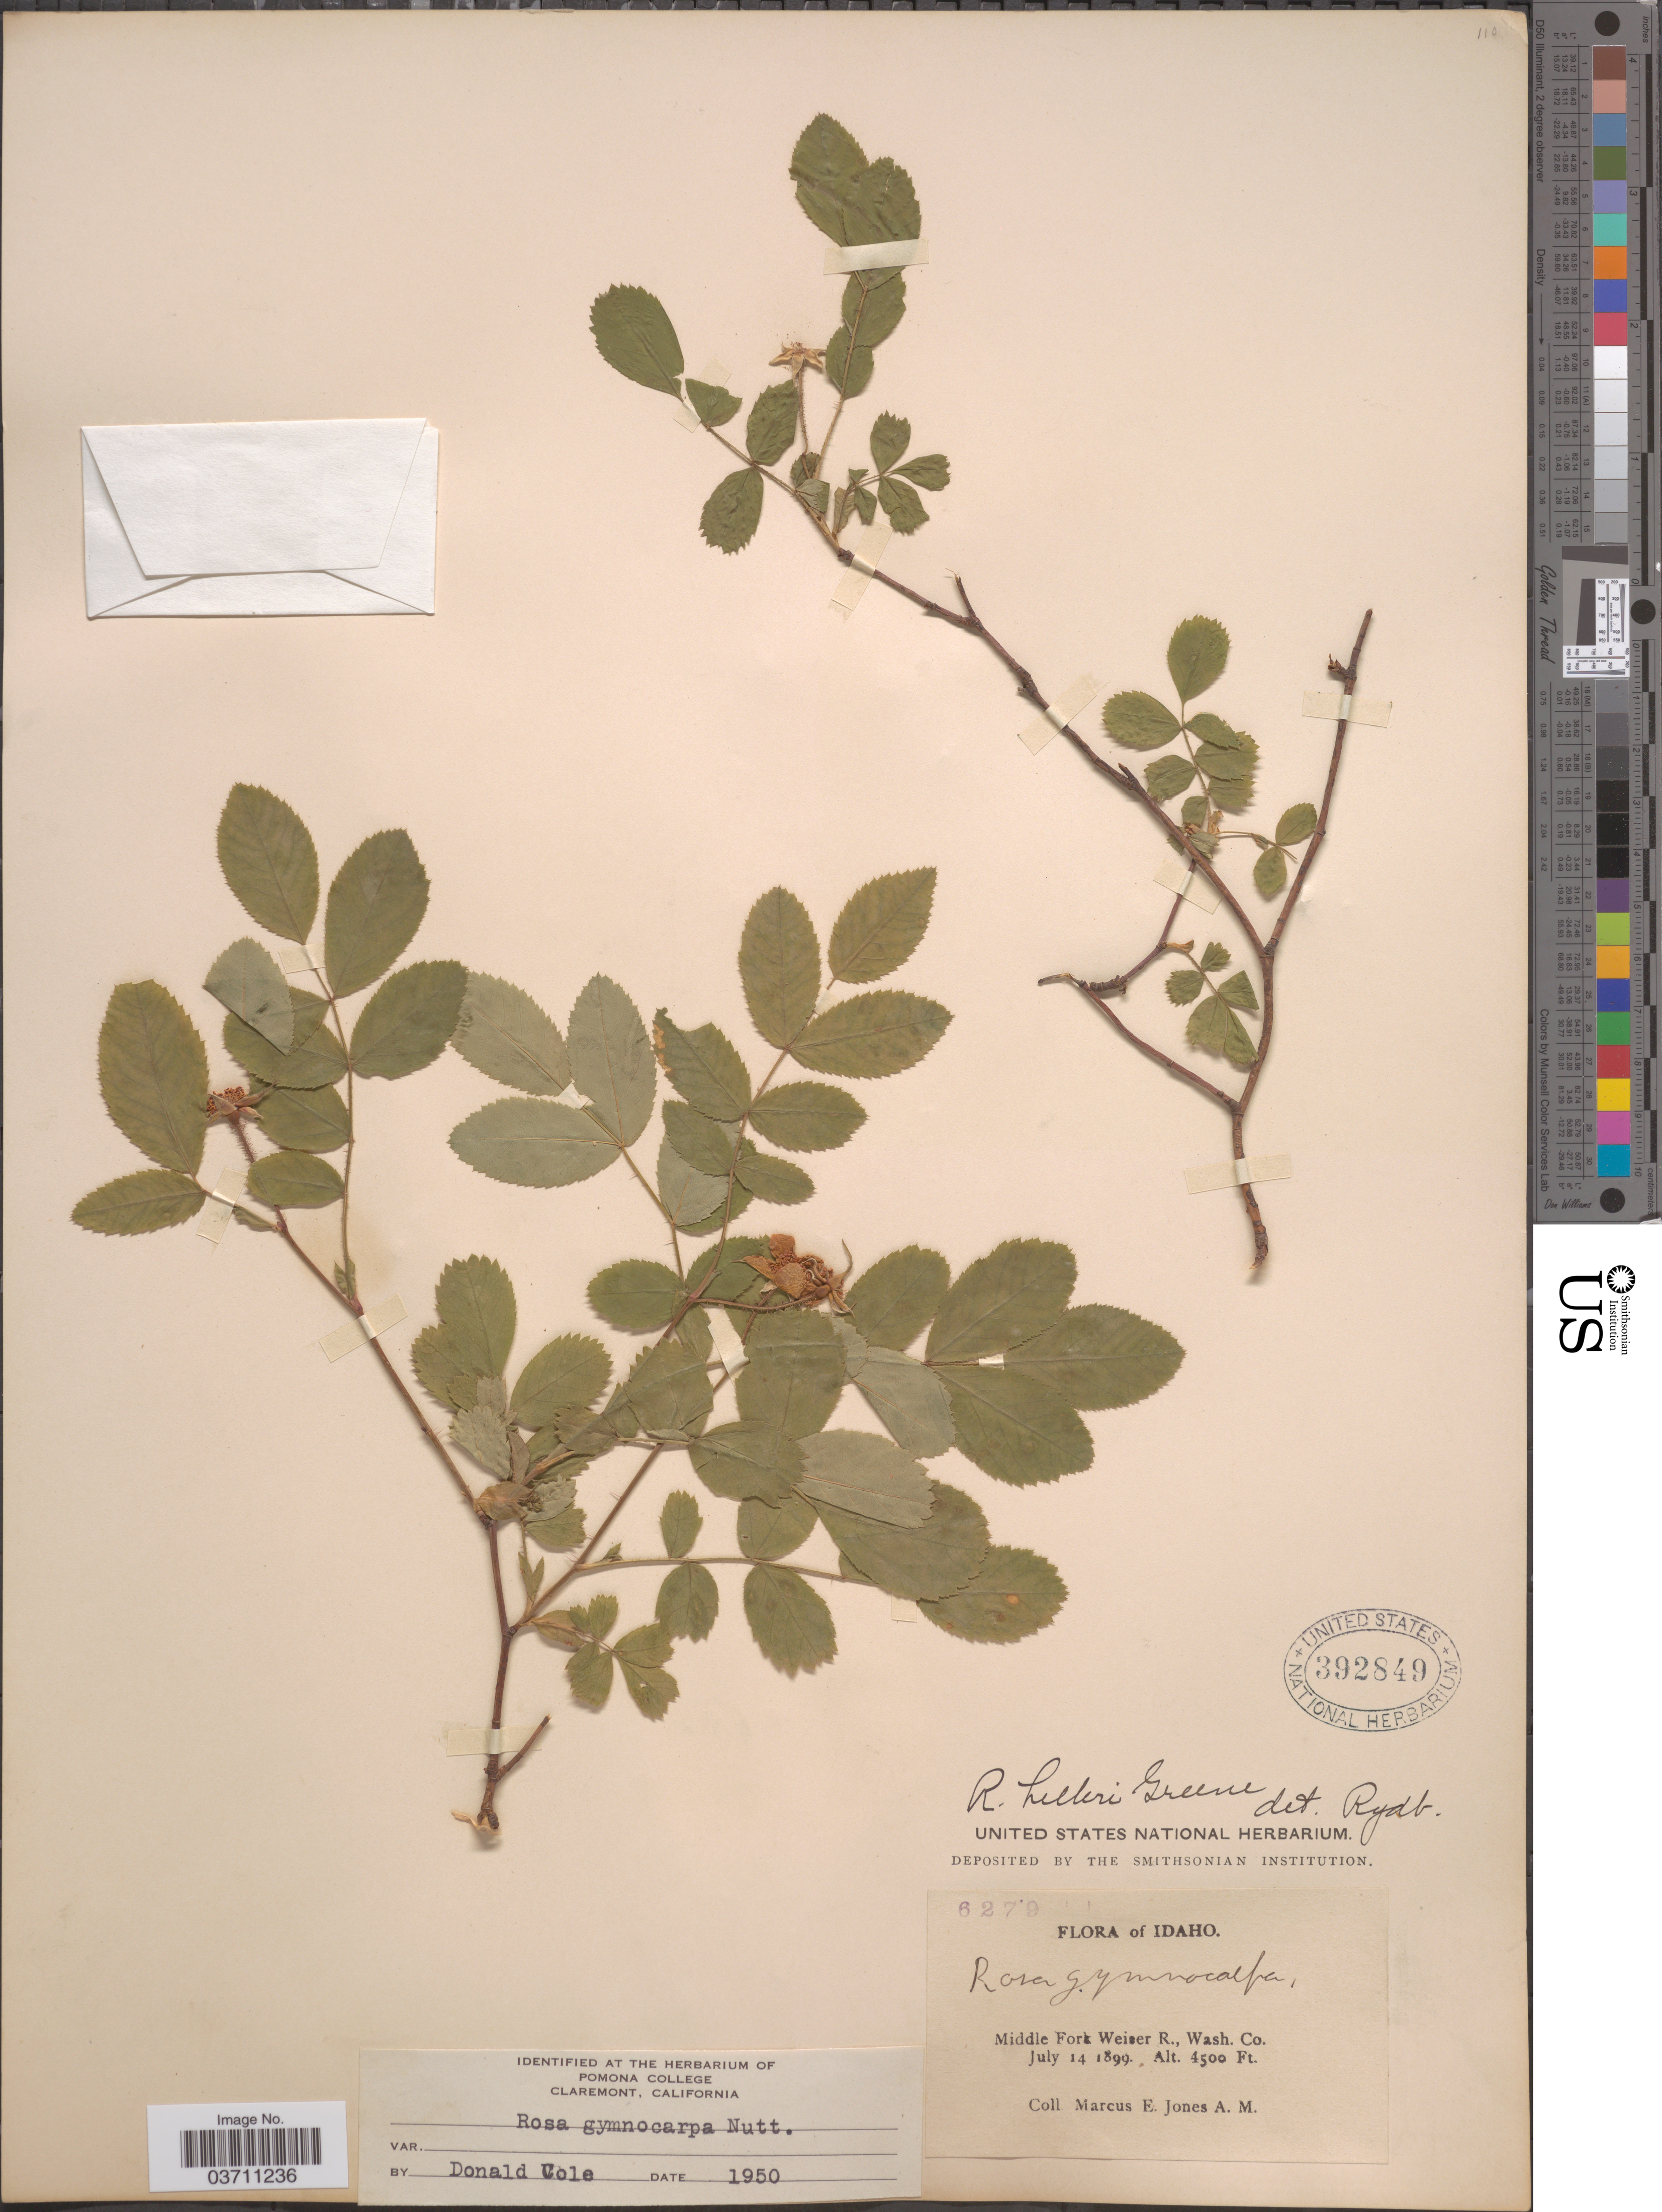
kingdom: Plantae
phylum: Tracheophyta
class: Magnoliopsida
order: Rosales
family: Rosaceae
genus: Rosa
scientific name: Rosa gymnocarpa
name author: Nutt.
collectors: M. E. Jones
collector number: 6279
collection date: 1899-07-14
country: United States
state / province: Idaho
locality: Middle Fork Weiser R., Wash. Co.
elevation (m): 1372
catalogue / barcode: US 392849